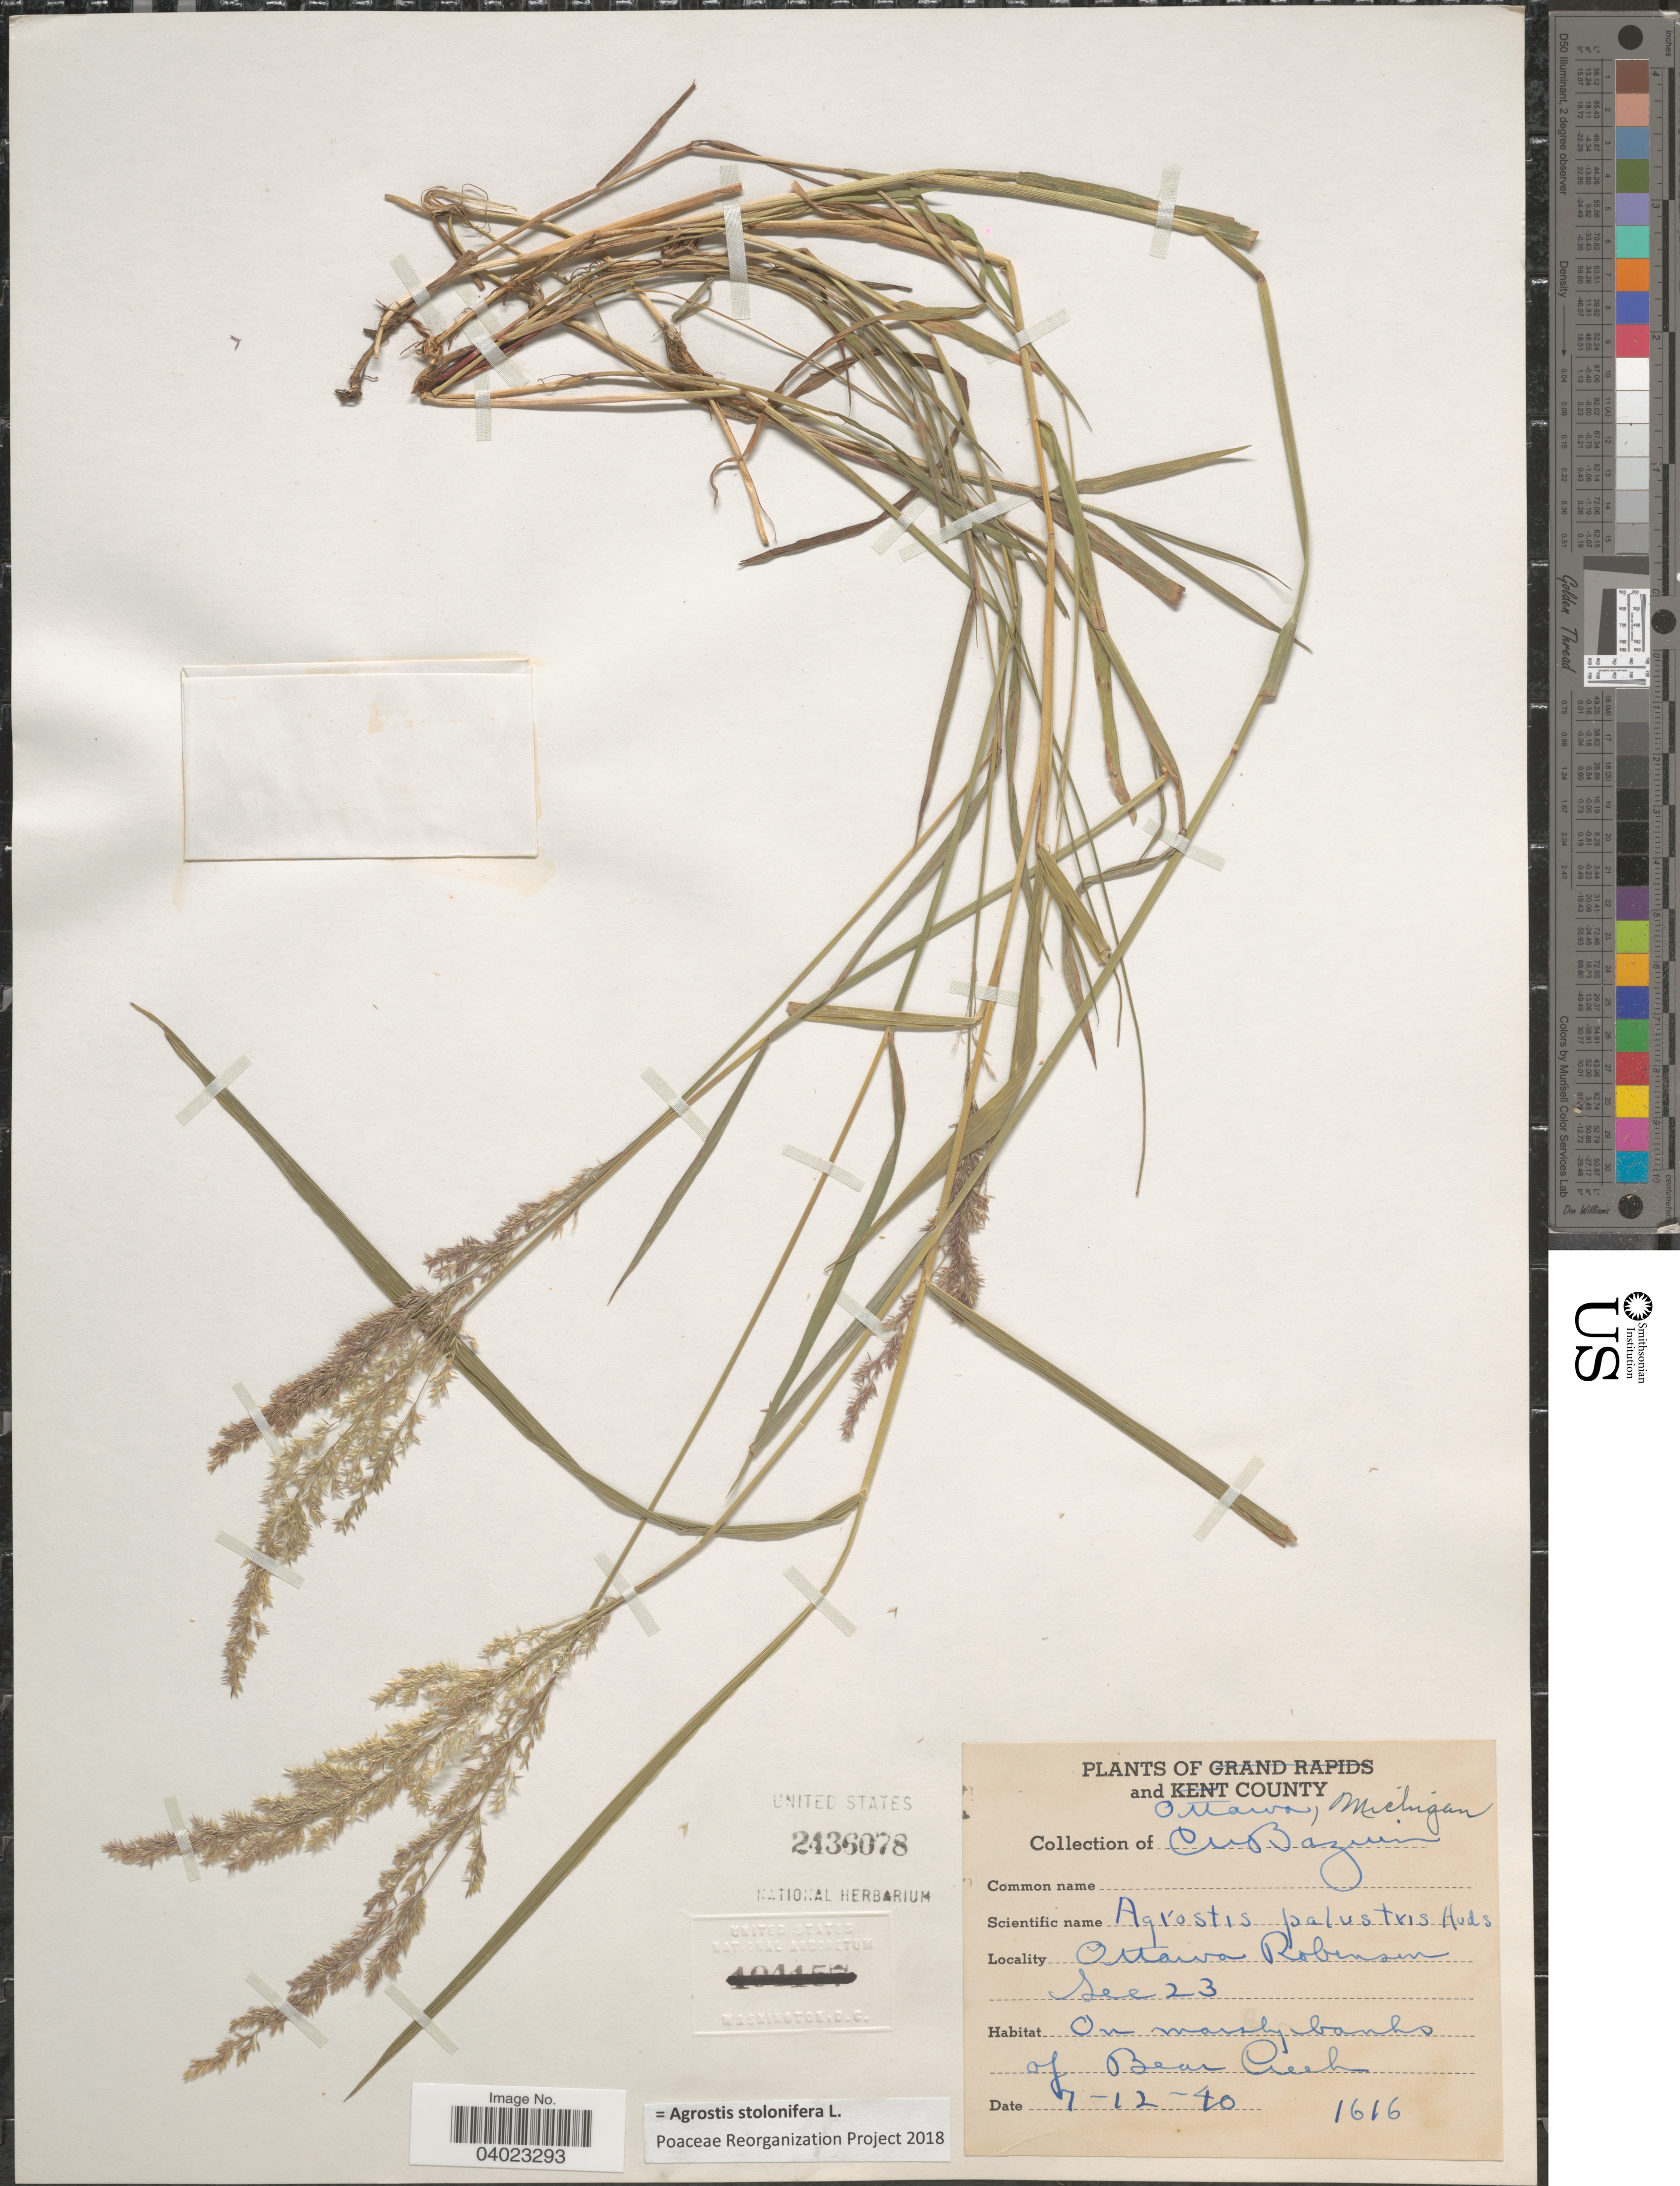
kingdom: Plantae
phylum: Tracheophyta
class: Liliopsida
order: Poales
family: Poaceae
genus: Agrostis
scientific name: Agrostis stolonifera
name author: L.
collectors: C. Bazuin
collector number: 1616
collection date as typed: Transcribed d/m/y: 12/7/40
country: United States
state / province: Michigan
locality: Ottawa County. Ottawa Robinson See 23. On marshy banks of Bear Creek.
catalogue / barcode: US 2436078